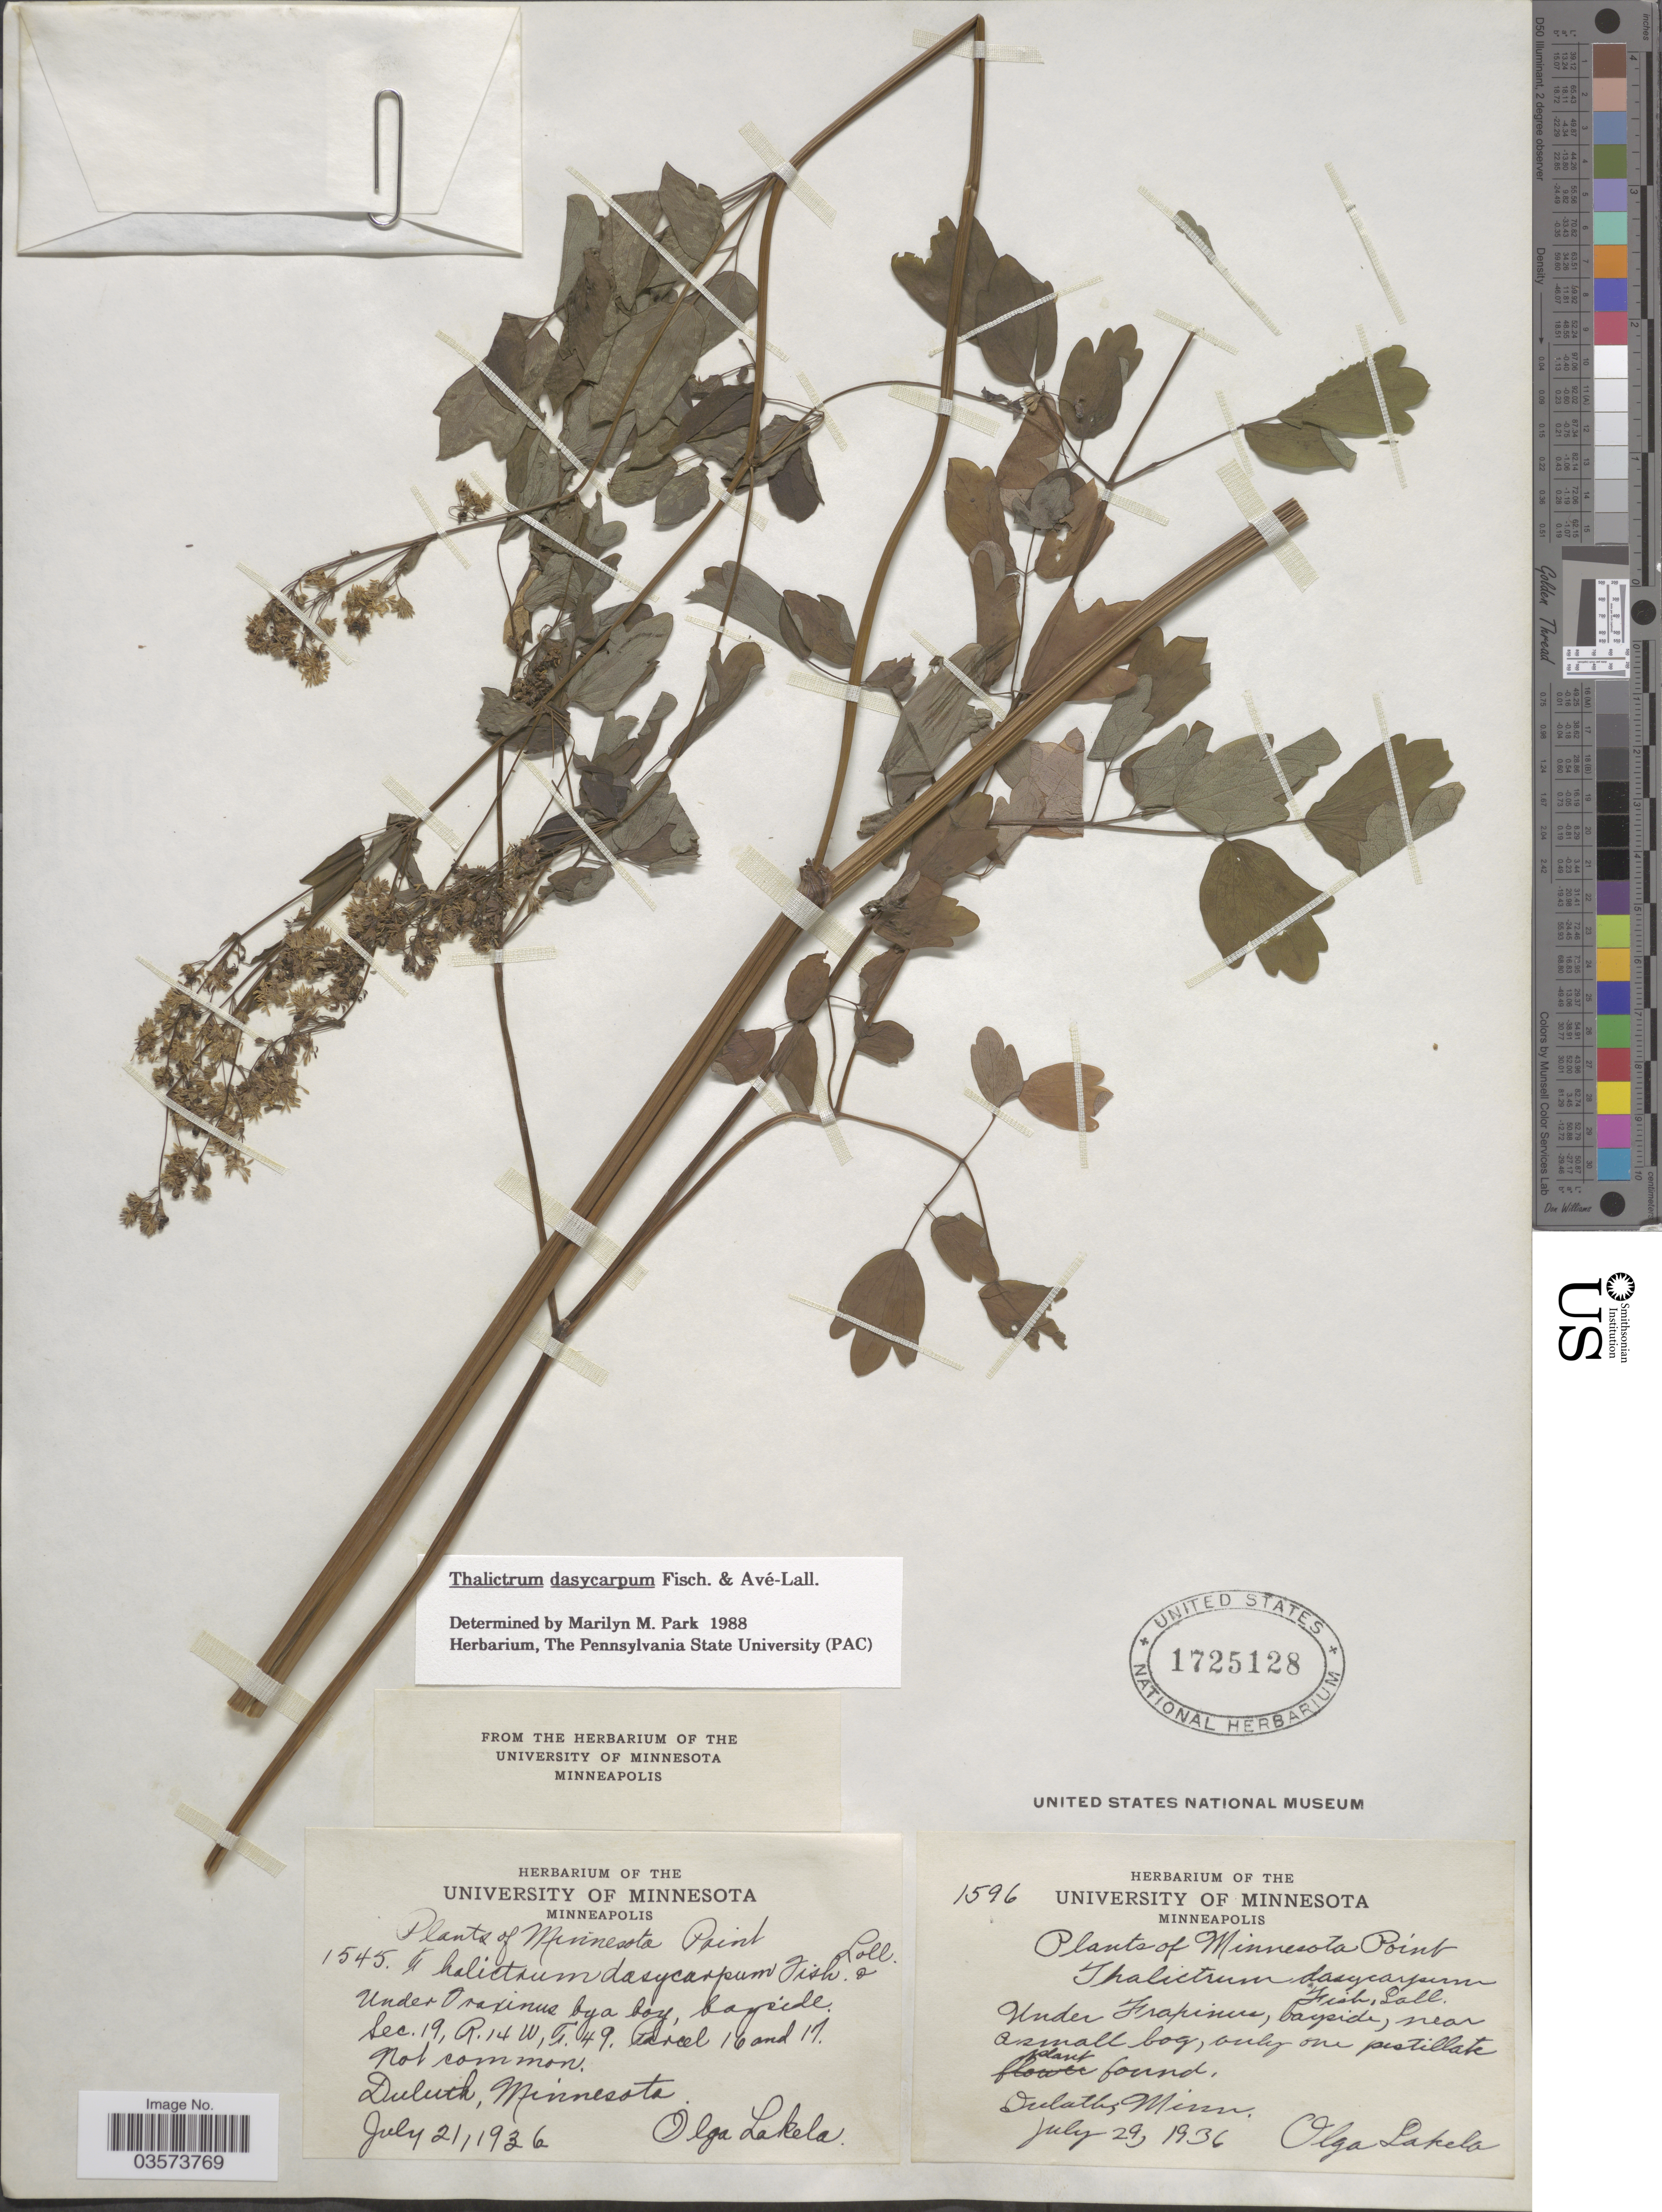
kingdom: Plantae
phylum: Tracheophyta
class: Magnoliopsida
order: Ranunculales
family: Ranunculaceae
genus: Thalictrum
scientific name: Thalictrum dasycarpum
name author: Fisch. & Avé-Lall.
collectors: O. K. Lakela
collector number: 1545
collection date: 1936-07-21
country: United States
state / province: Minnesota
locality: Minnesota Point. Under Fraxinus by a bay, bayside. Sec. 19, R.14 W, T. 49. Parcel 16 and 17. Duluth.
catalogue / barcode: US 1725128-2